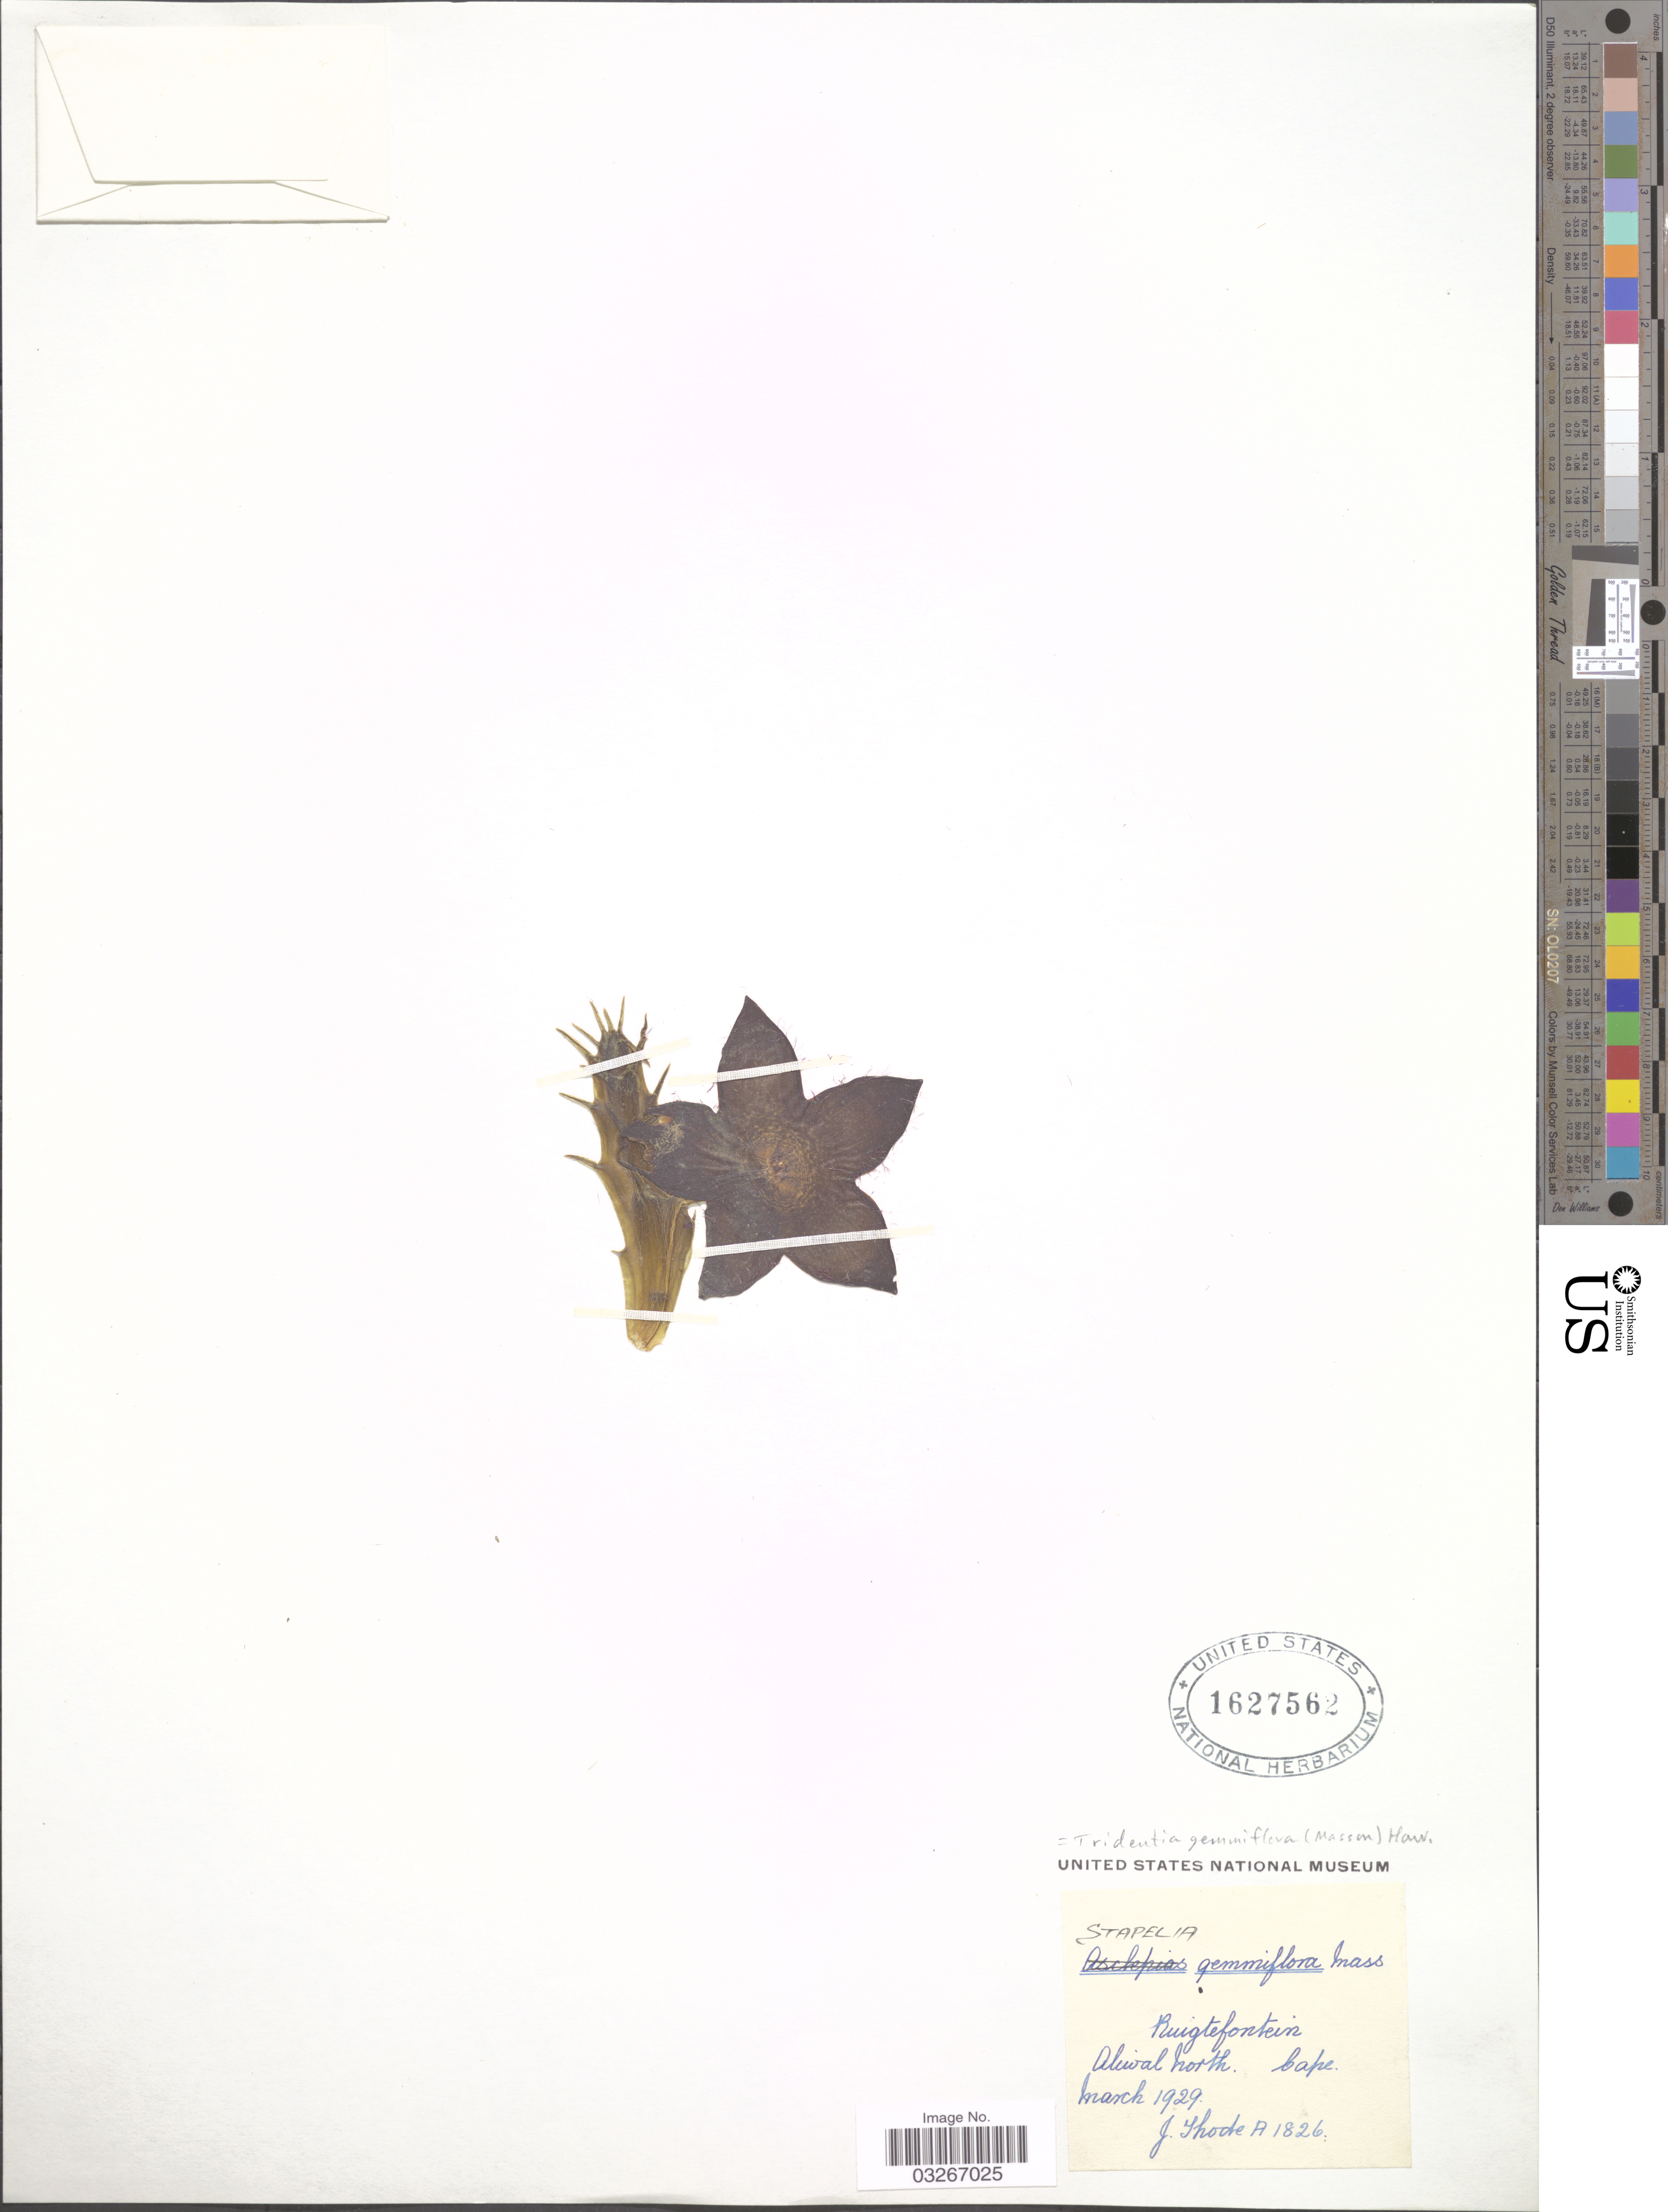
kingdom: Plantae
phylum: Tracheophyta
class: Magnoliopsida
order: Gentianales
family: Apocynaceae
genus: Tridentea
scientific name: Tridentea gemmiflora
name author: (Masson) Haw.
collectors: J. Thode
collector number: A1826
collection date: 1929-03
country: South Africa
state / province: Northern Cape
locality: Ruigtefontein. North. Cape.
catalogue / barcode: US 1627562